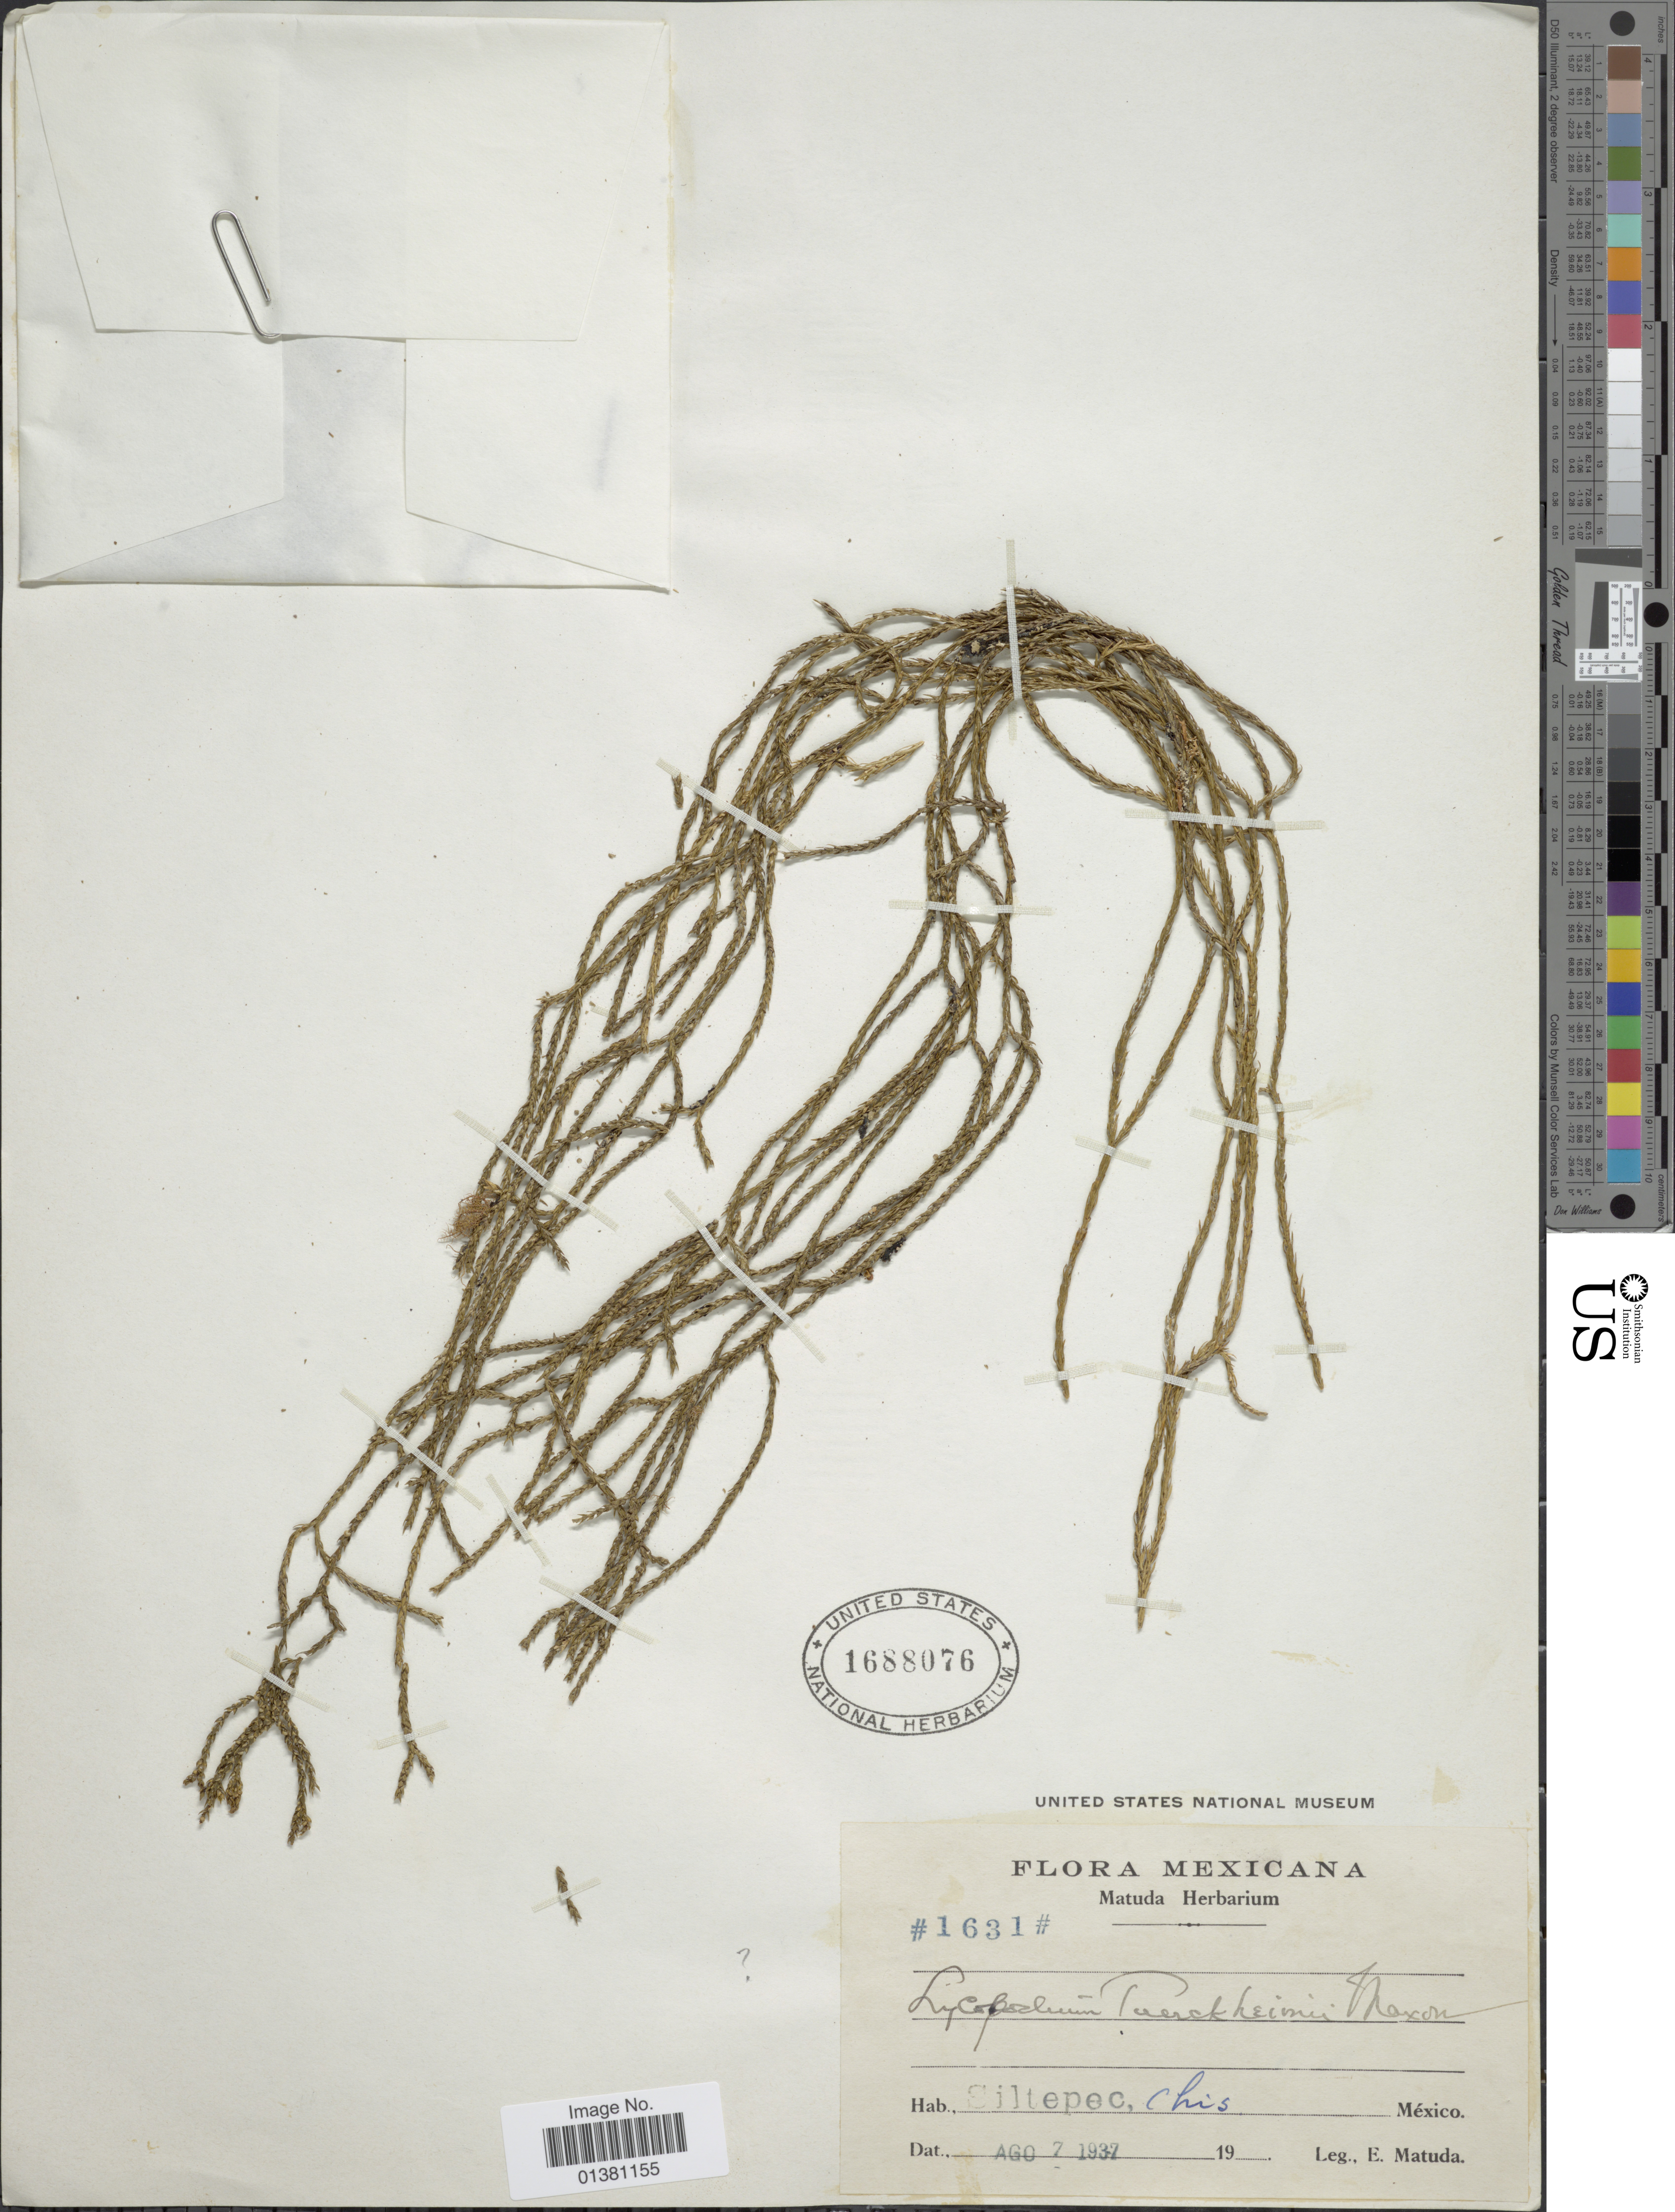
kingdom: Plantae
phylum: Tracheophyta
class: Lycopodiopsida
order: Lycopodiales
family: Lycopodiaceae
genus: Phlegmariurus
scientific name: Phlegmariurus pringlei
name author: (Underw. & F.E. Lloyd) B. Øllg.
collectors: E. Matuda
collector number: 1631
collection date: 1937-08-07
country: Mexico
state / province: Chiapas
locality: Siltepec, Chis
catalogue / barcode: US 1688076